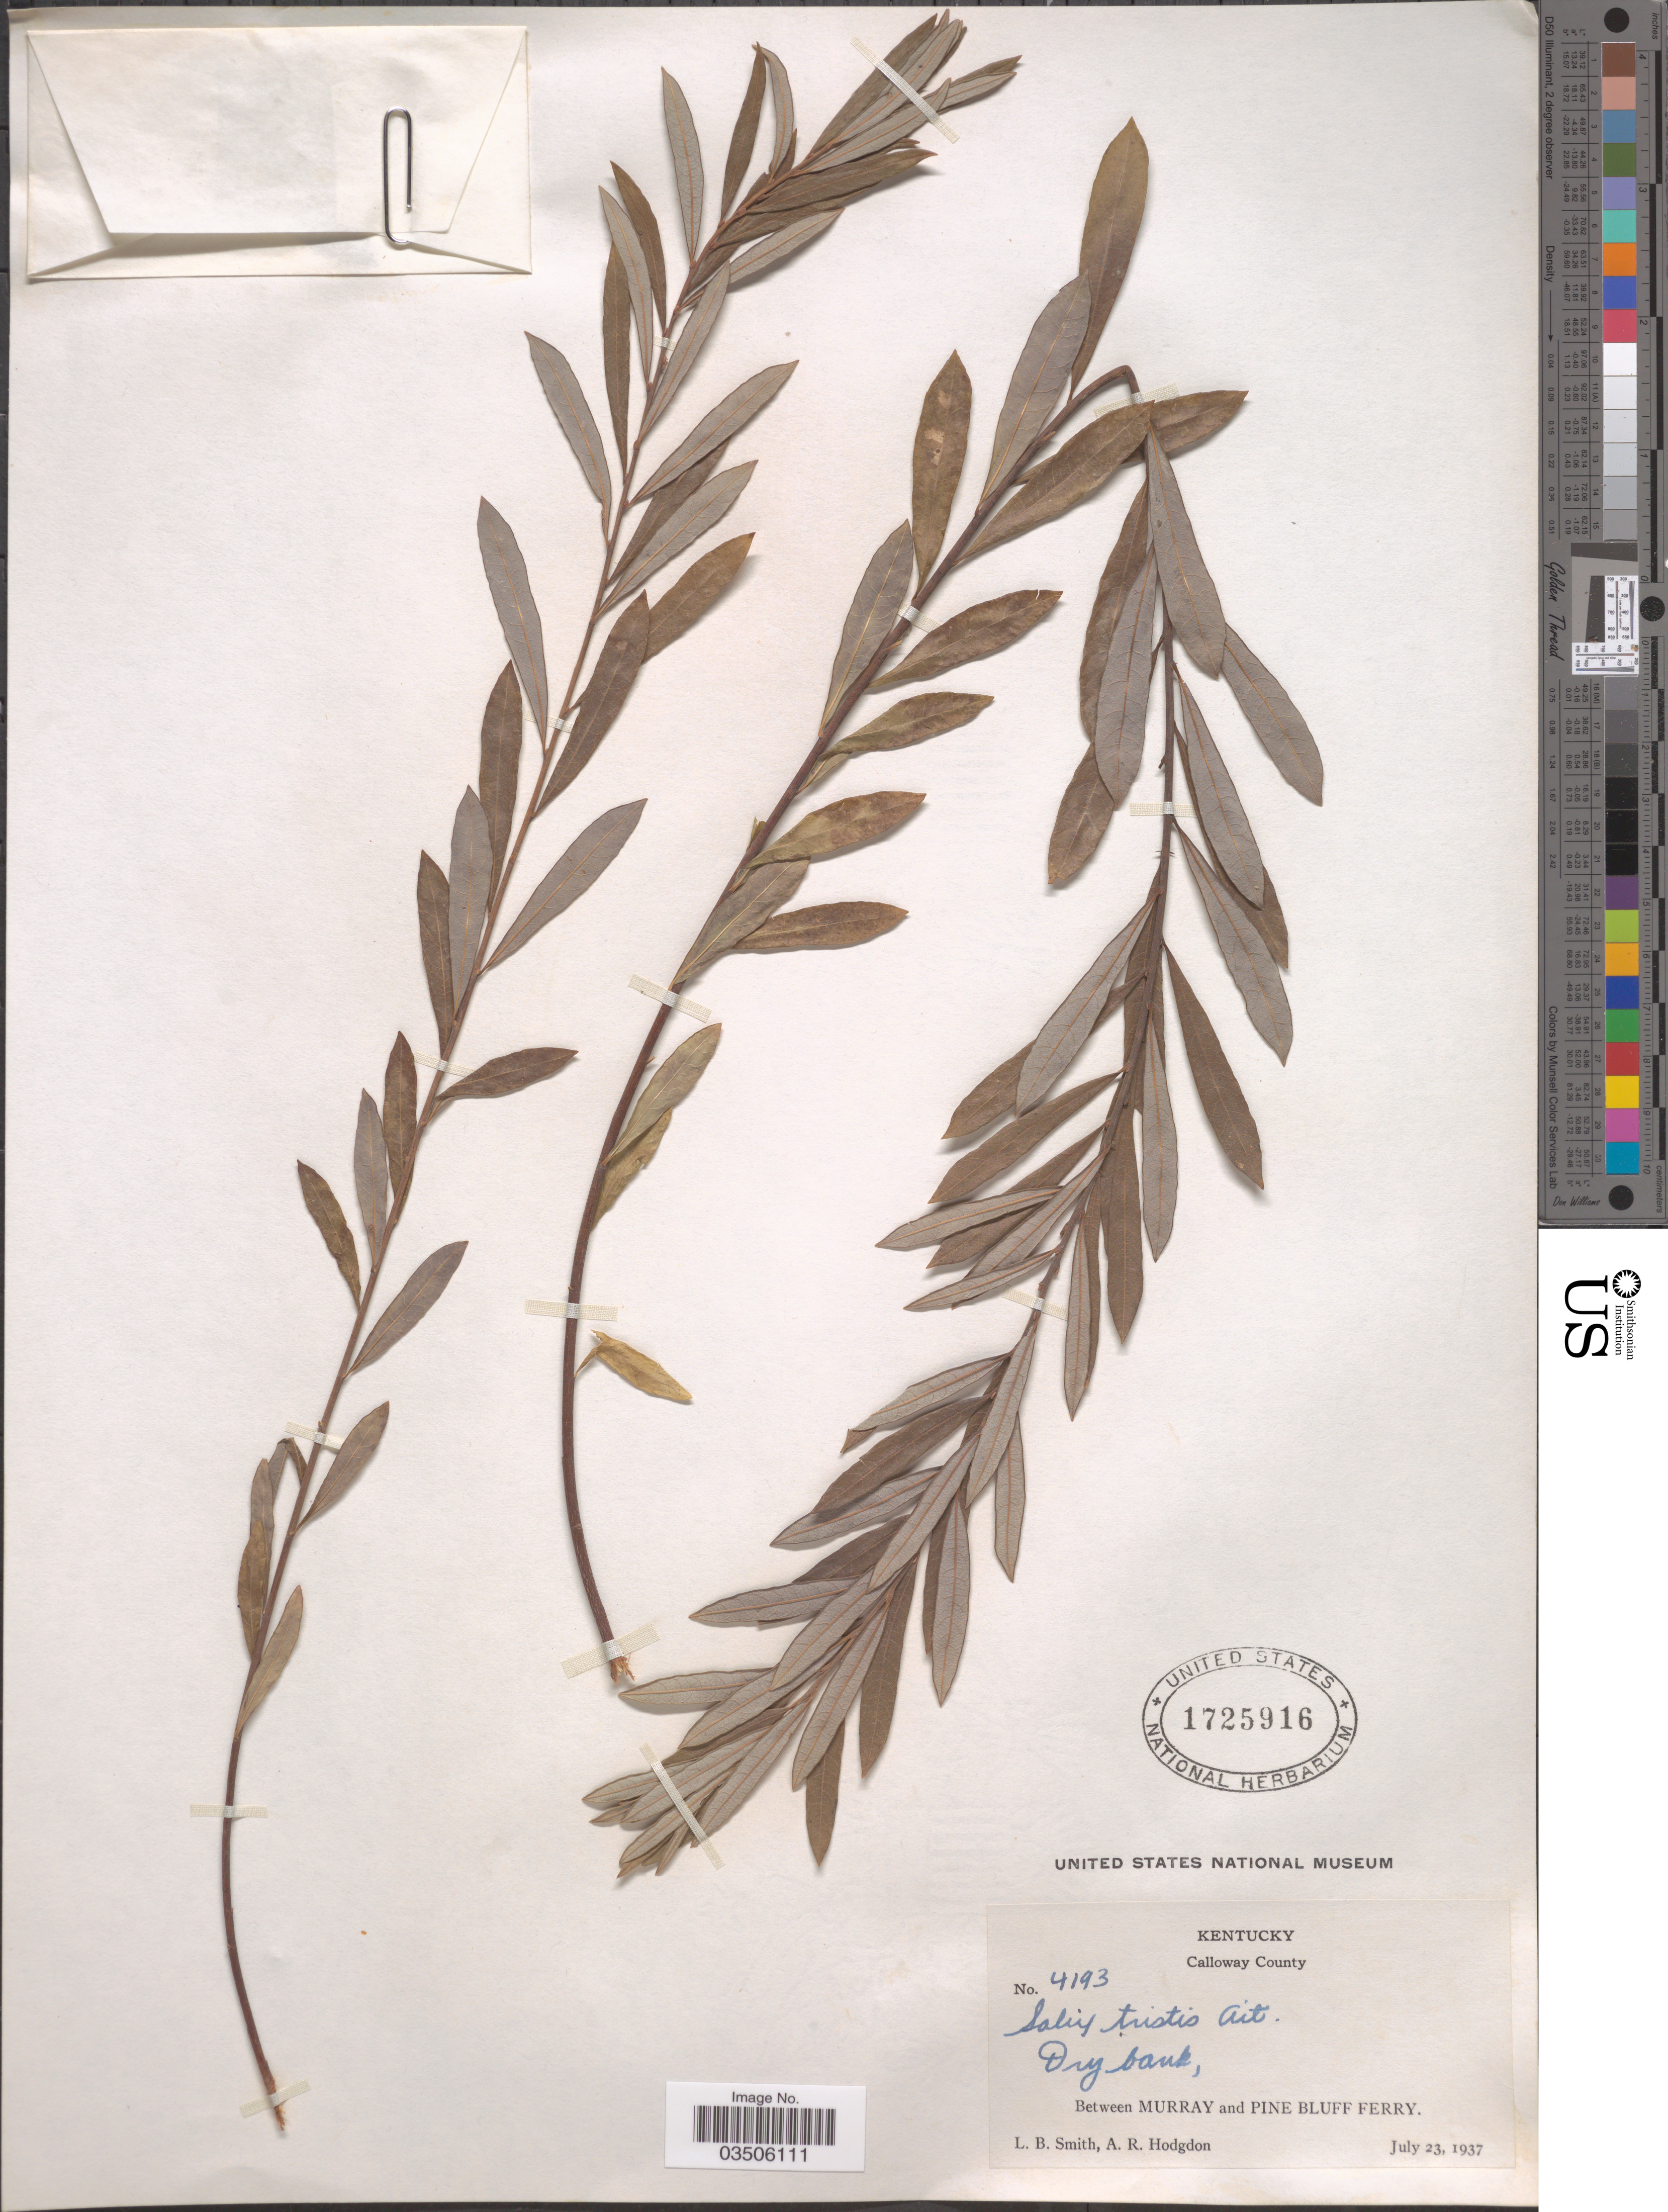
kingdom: Plantae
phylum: Tracheophyta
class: Magnoliopsida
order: Malpighiales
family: Salicaceae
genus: Salix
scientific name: Salix tristis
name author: Aiton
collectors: L. Smith & A. R. Hodgdon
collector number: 4193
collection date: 1937-07-23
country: United States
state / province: Kentucky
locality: Calloway County. Between Murray and Pine Bluff Ferry.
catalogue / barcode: US 1725916